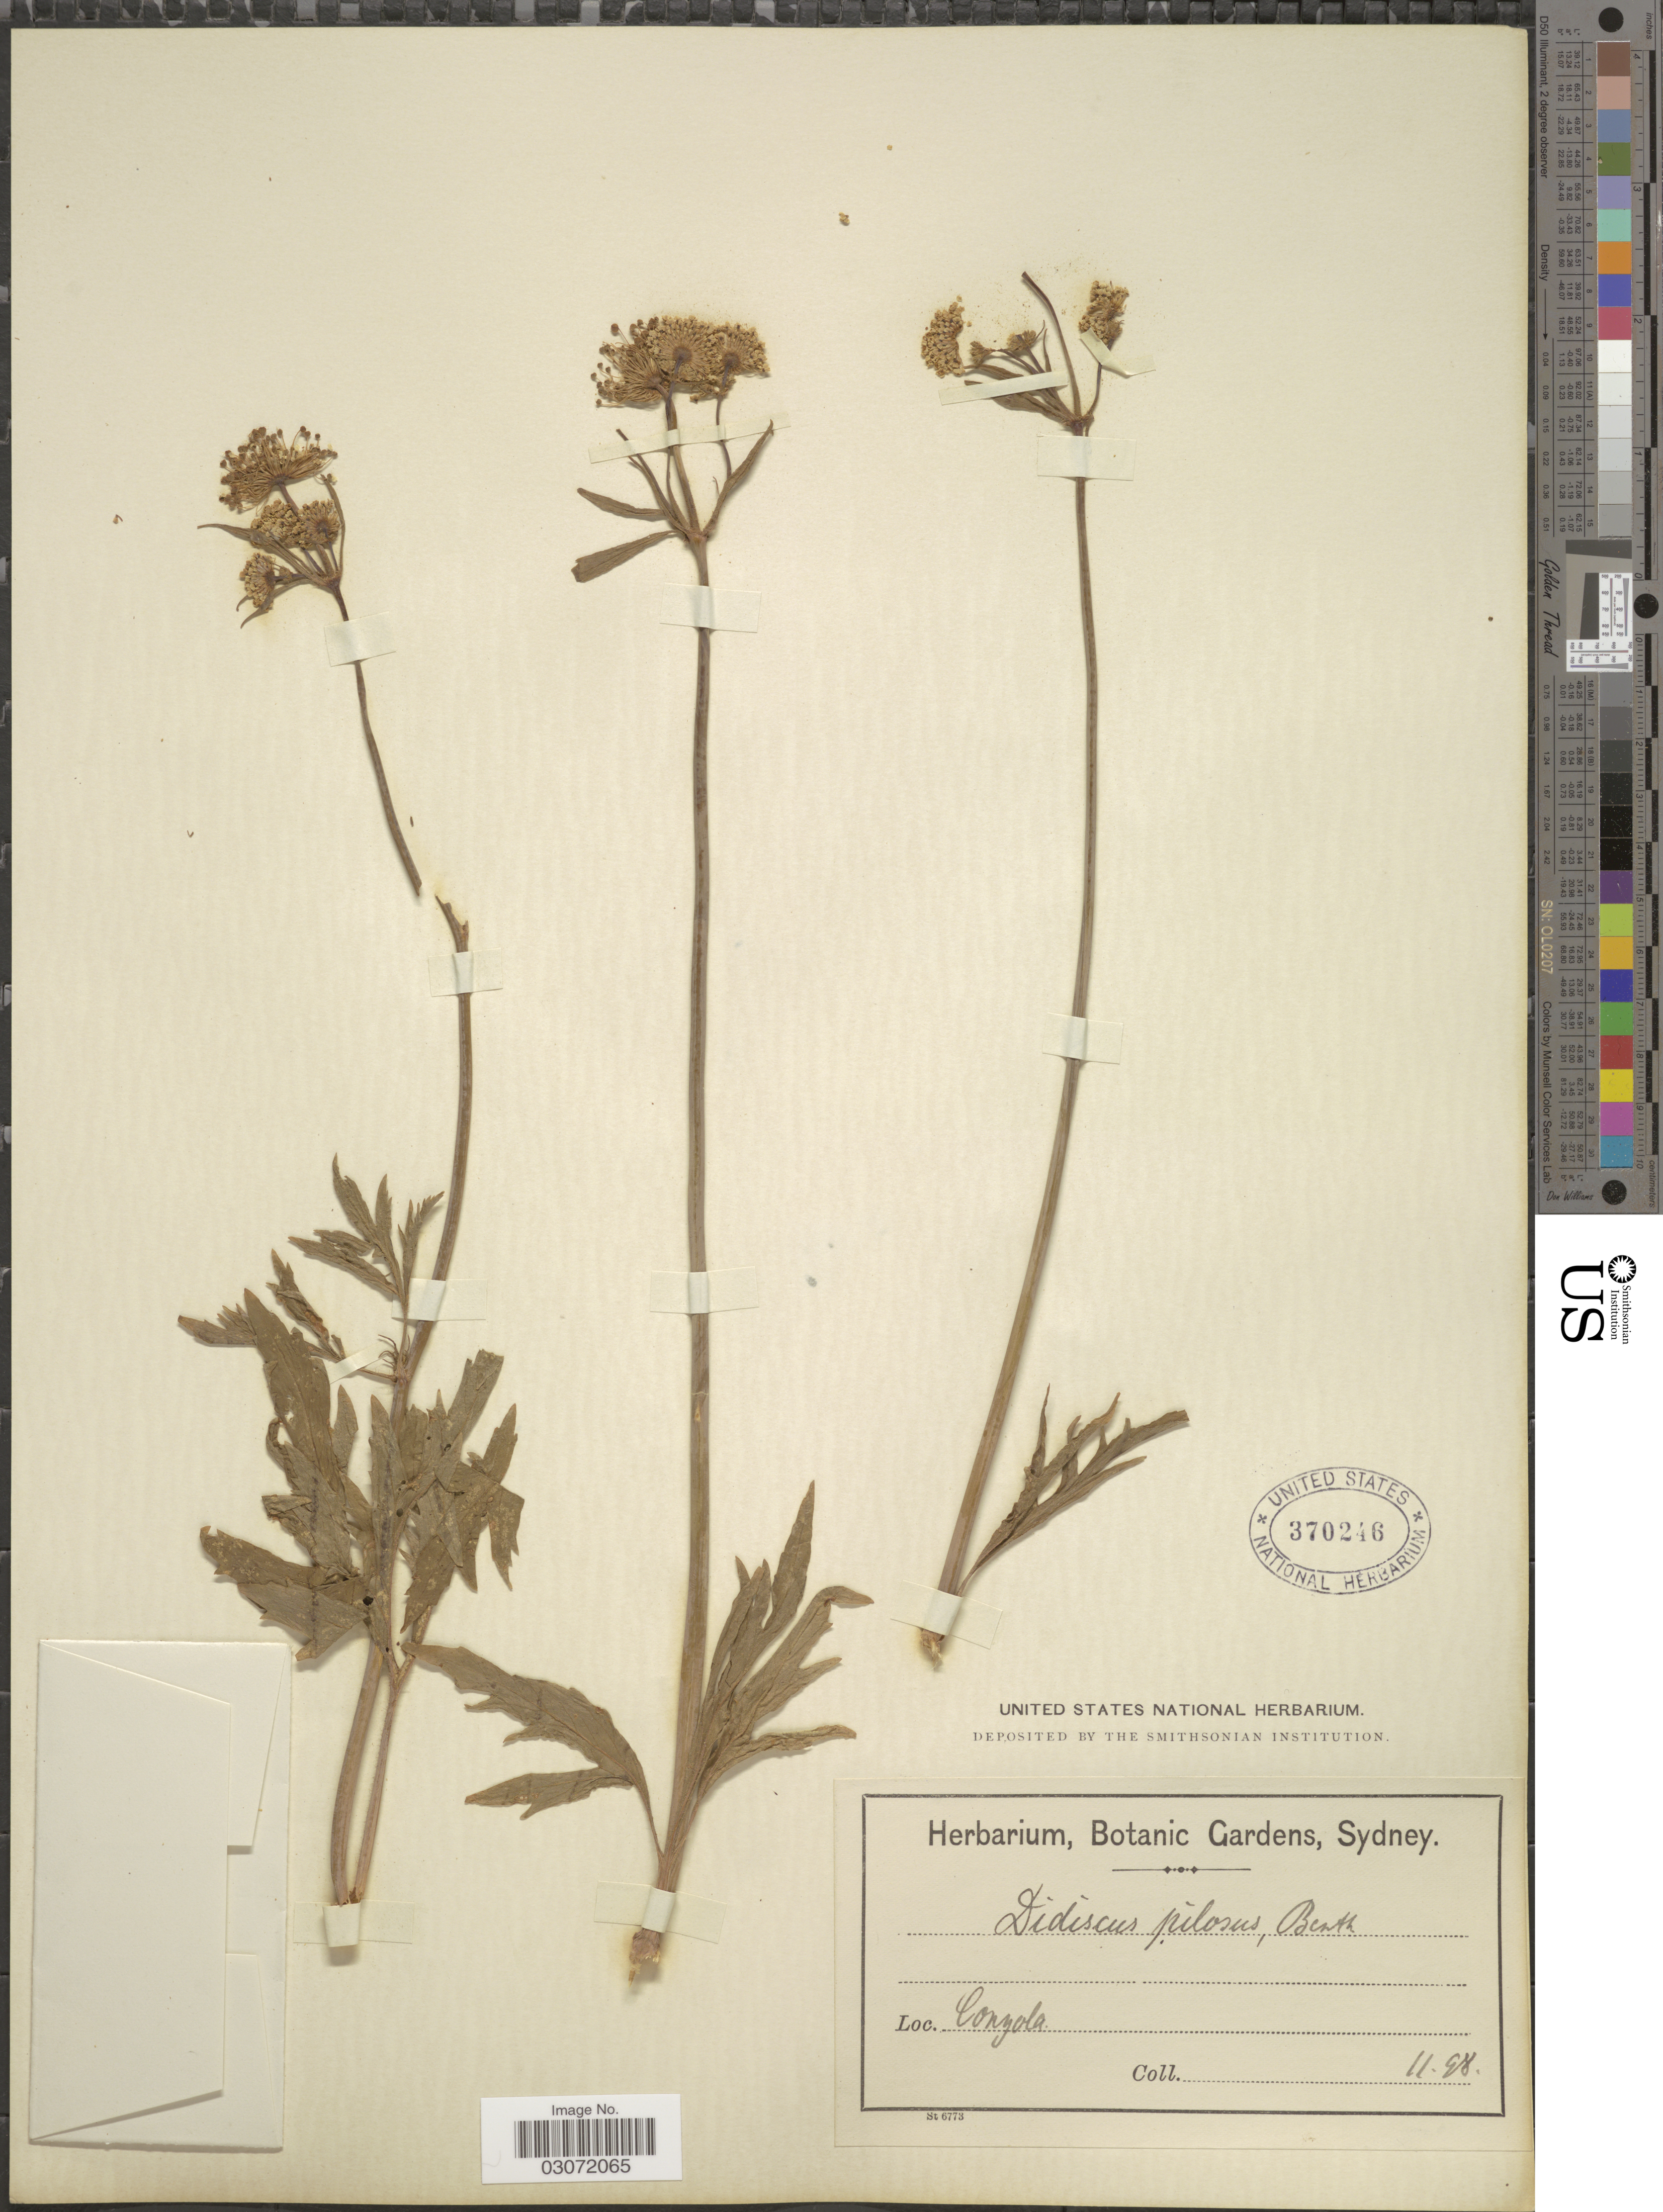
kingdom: Plantae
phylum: Tracheophyta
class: Magnoliopsida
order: Apiales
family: Araliaceae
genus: Trachymene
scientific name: Trachymene pilosa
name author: Sm.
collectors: ex herb. Botanic Gardens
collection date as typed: Transcribed d/m/y: /11/98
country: Australia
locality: Conjola.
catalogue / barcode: US 370246